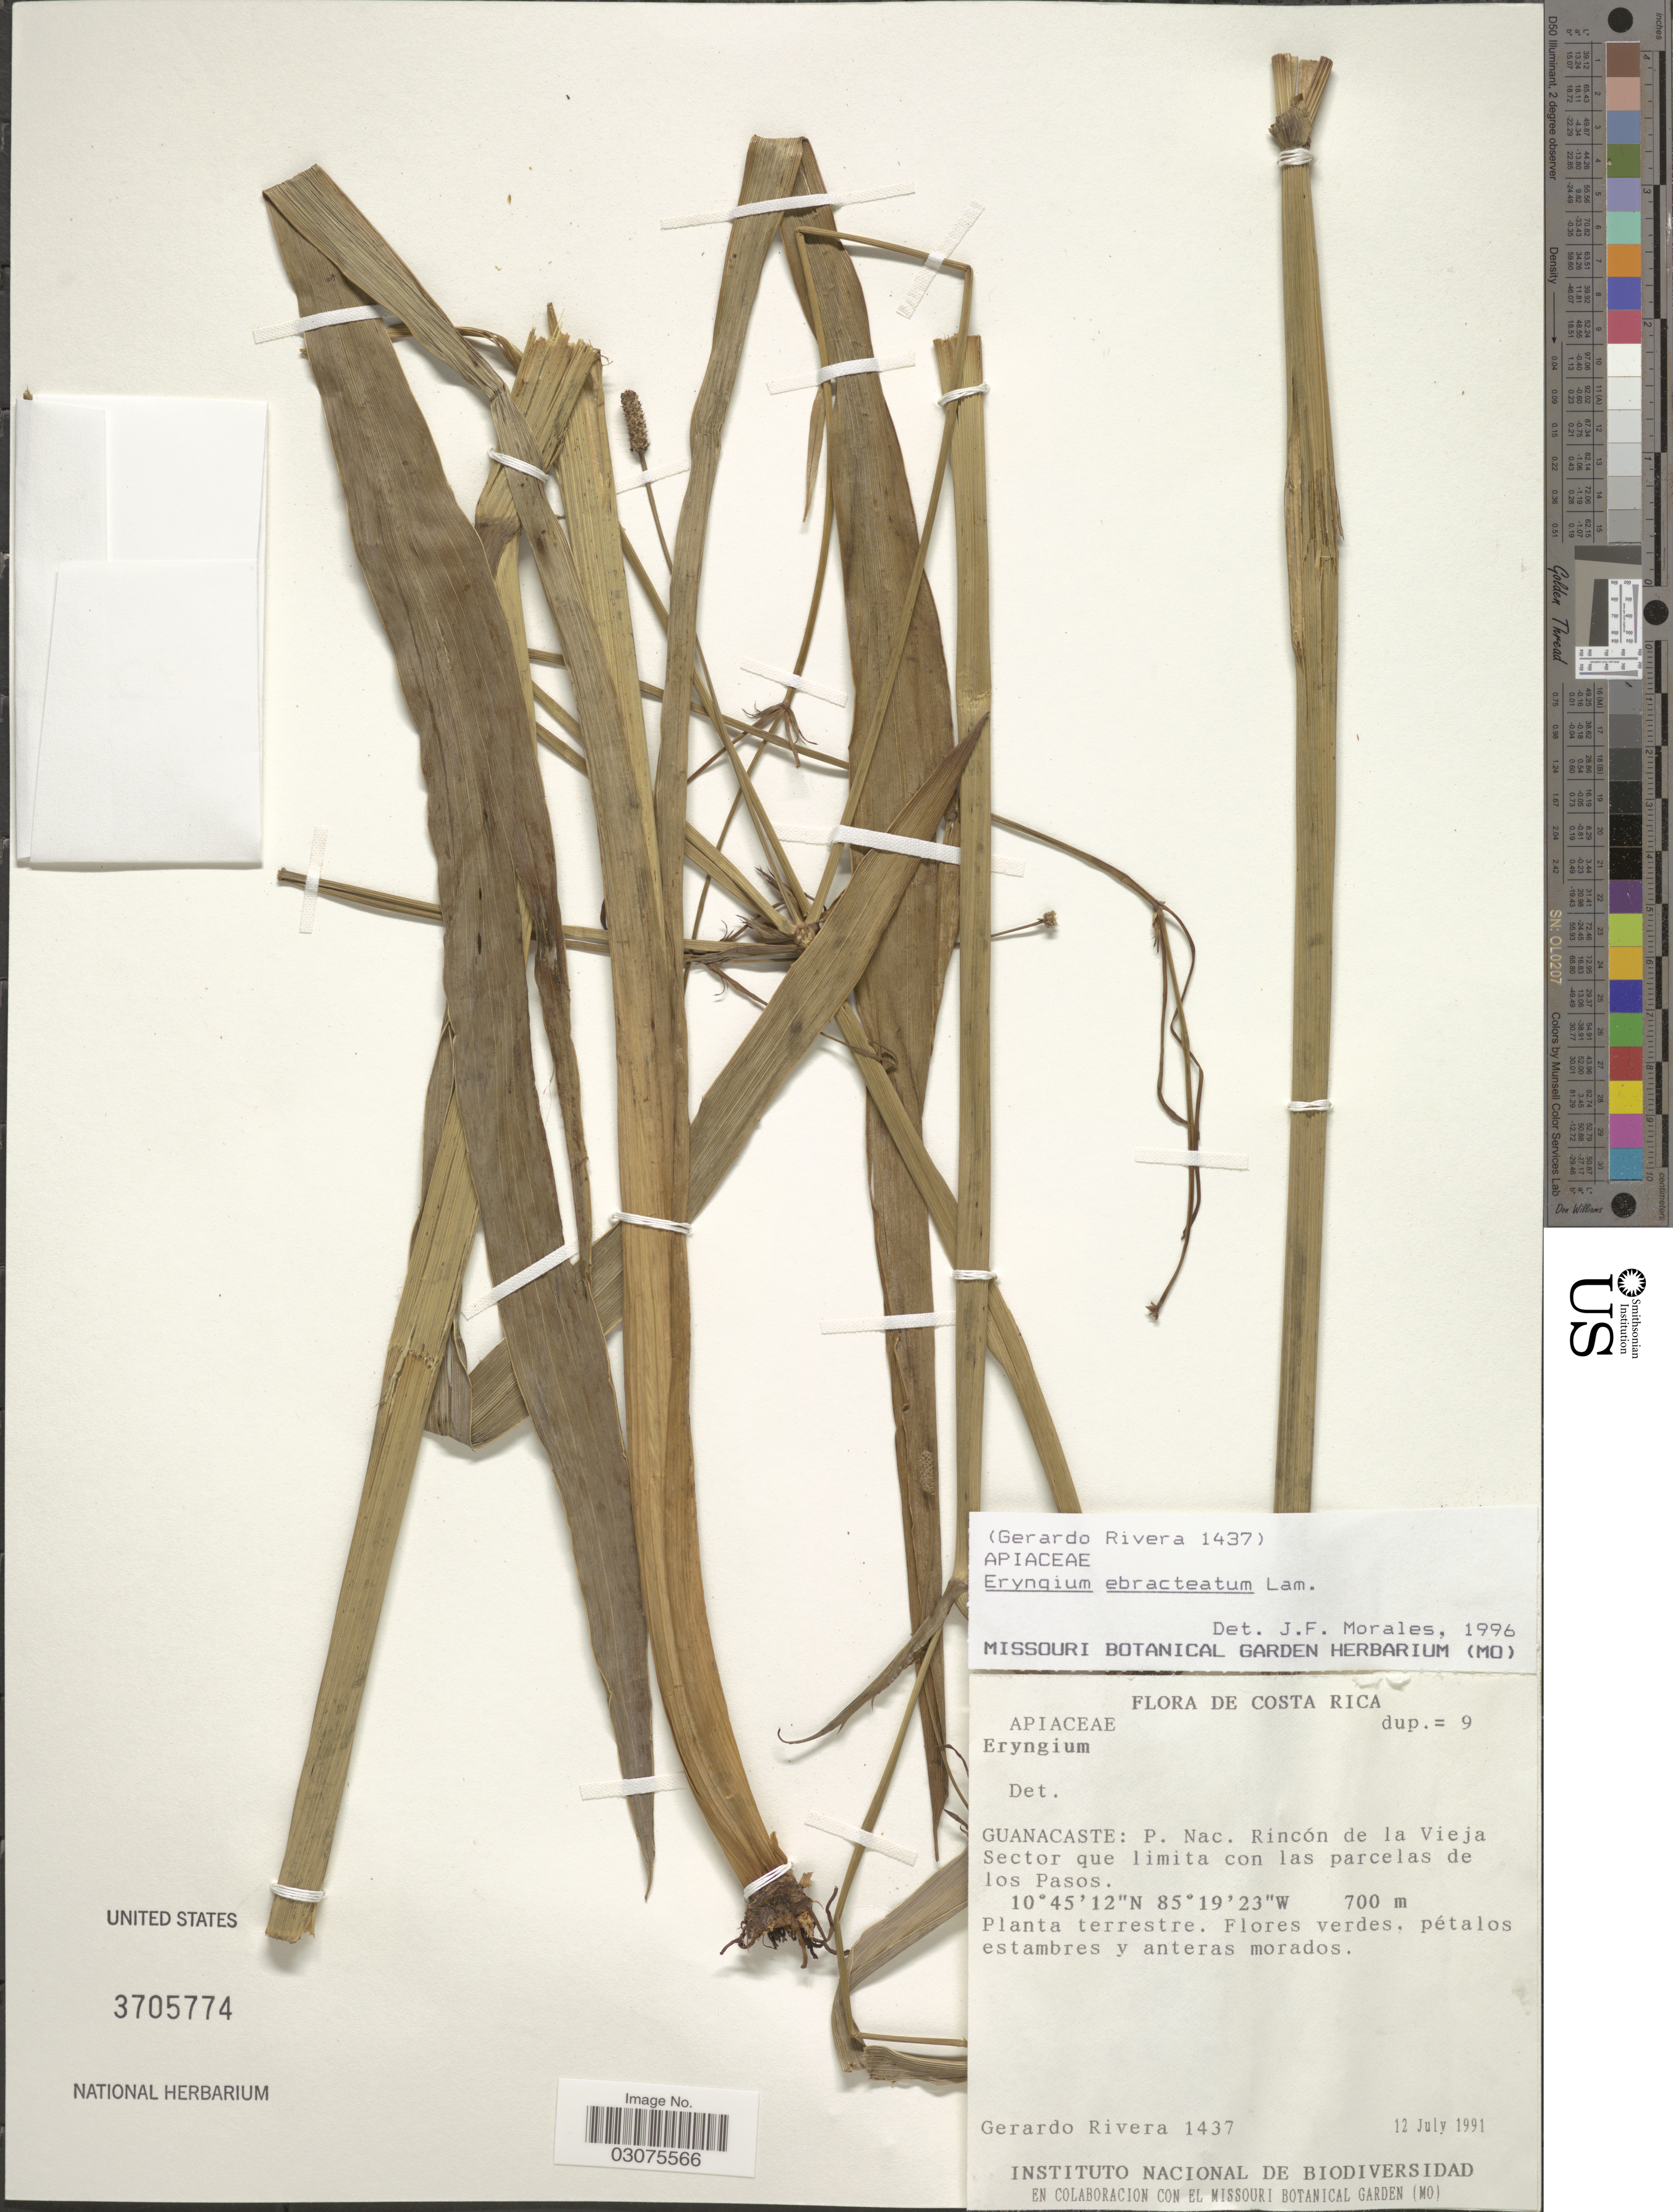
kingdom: Plantae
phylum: Tracheophyta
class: Magnoliopsida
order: Apiales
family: Apiaceae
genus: Eryngium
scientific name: Eryngium ebracteatum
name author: Lam.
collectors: G. Rivera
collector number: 1437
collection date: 1991-07-12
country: Costa Rica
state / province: Guanacaste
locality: P. Nac. Rincón de la Vieja Sector que limita con las parcelas de los Pasos.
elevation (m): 700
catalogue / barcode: US 3705774